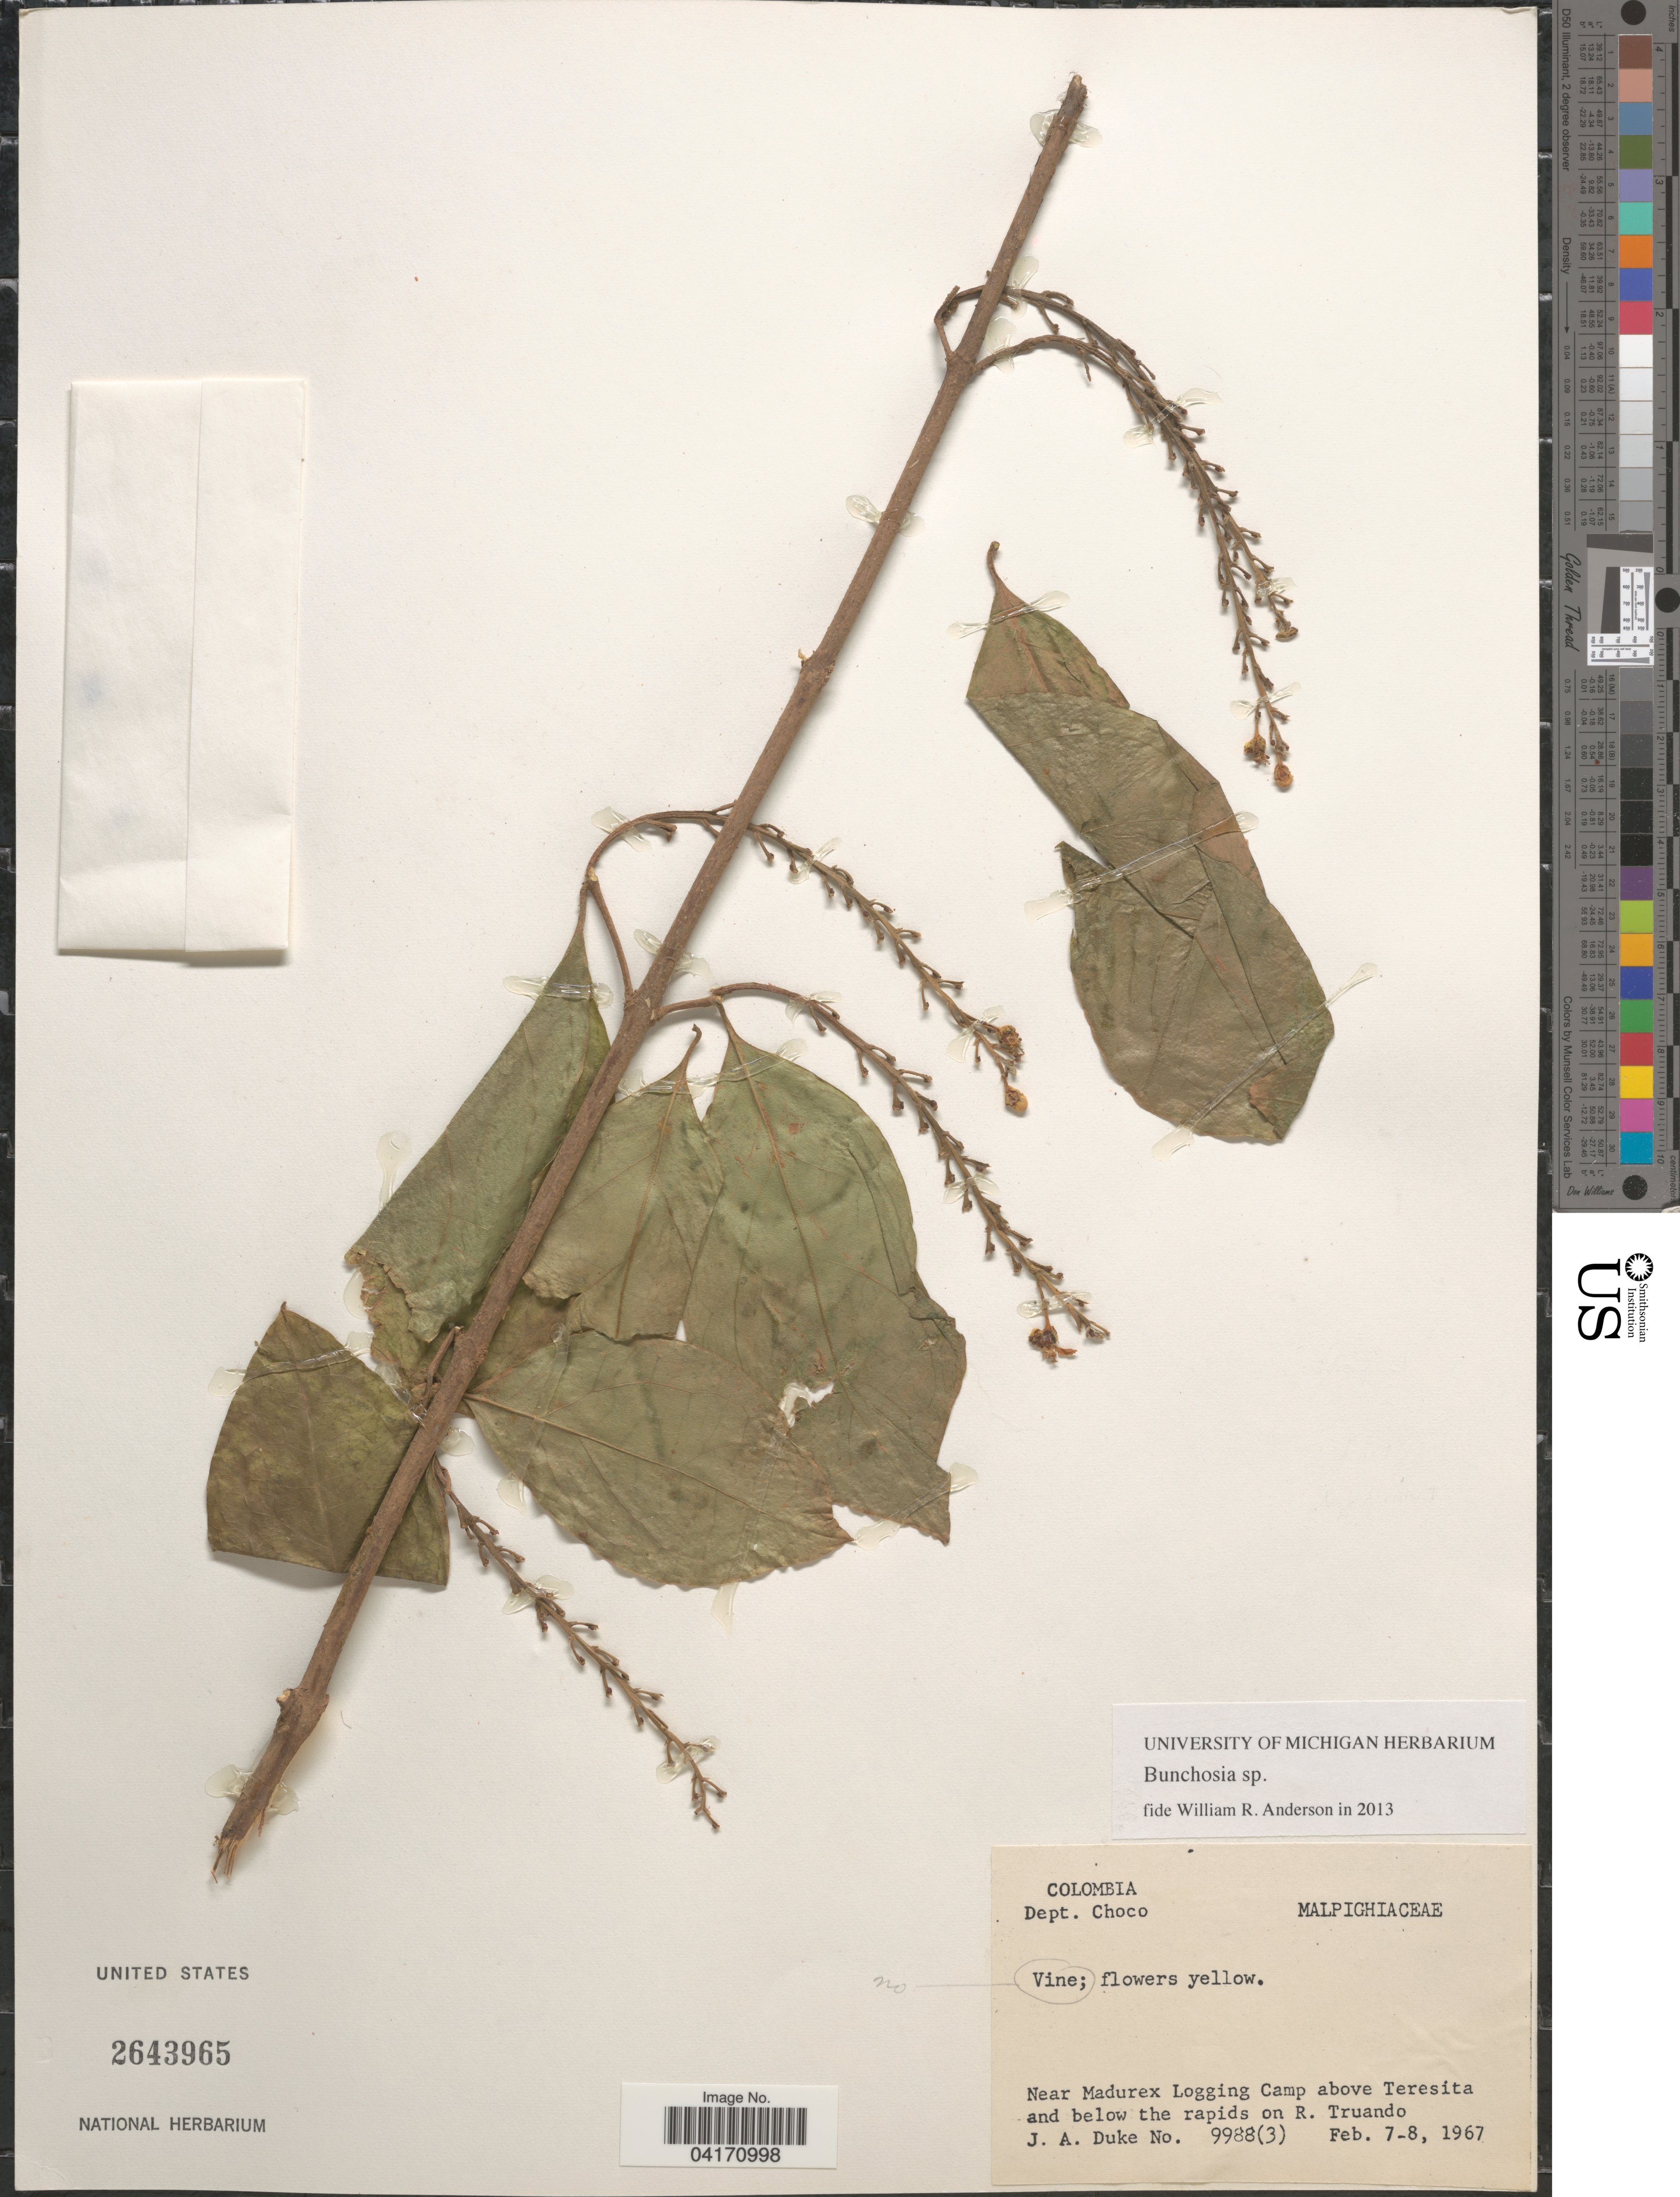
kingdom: Plantae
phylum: Tracheophyta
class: Magnoliopsida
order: Malpighiales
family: Malpighiaceae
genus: Bunchosia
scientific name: Bunchosia sp.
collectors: J. A. Duke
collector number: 9988(3)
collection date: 1967-02-07/1967-02-08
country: Colombia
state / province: Chocó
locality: Dept. Choco. Near Madurex Logging Camp above Teresita and below the rapids on R. Truando.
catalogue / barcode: US 2643965